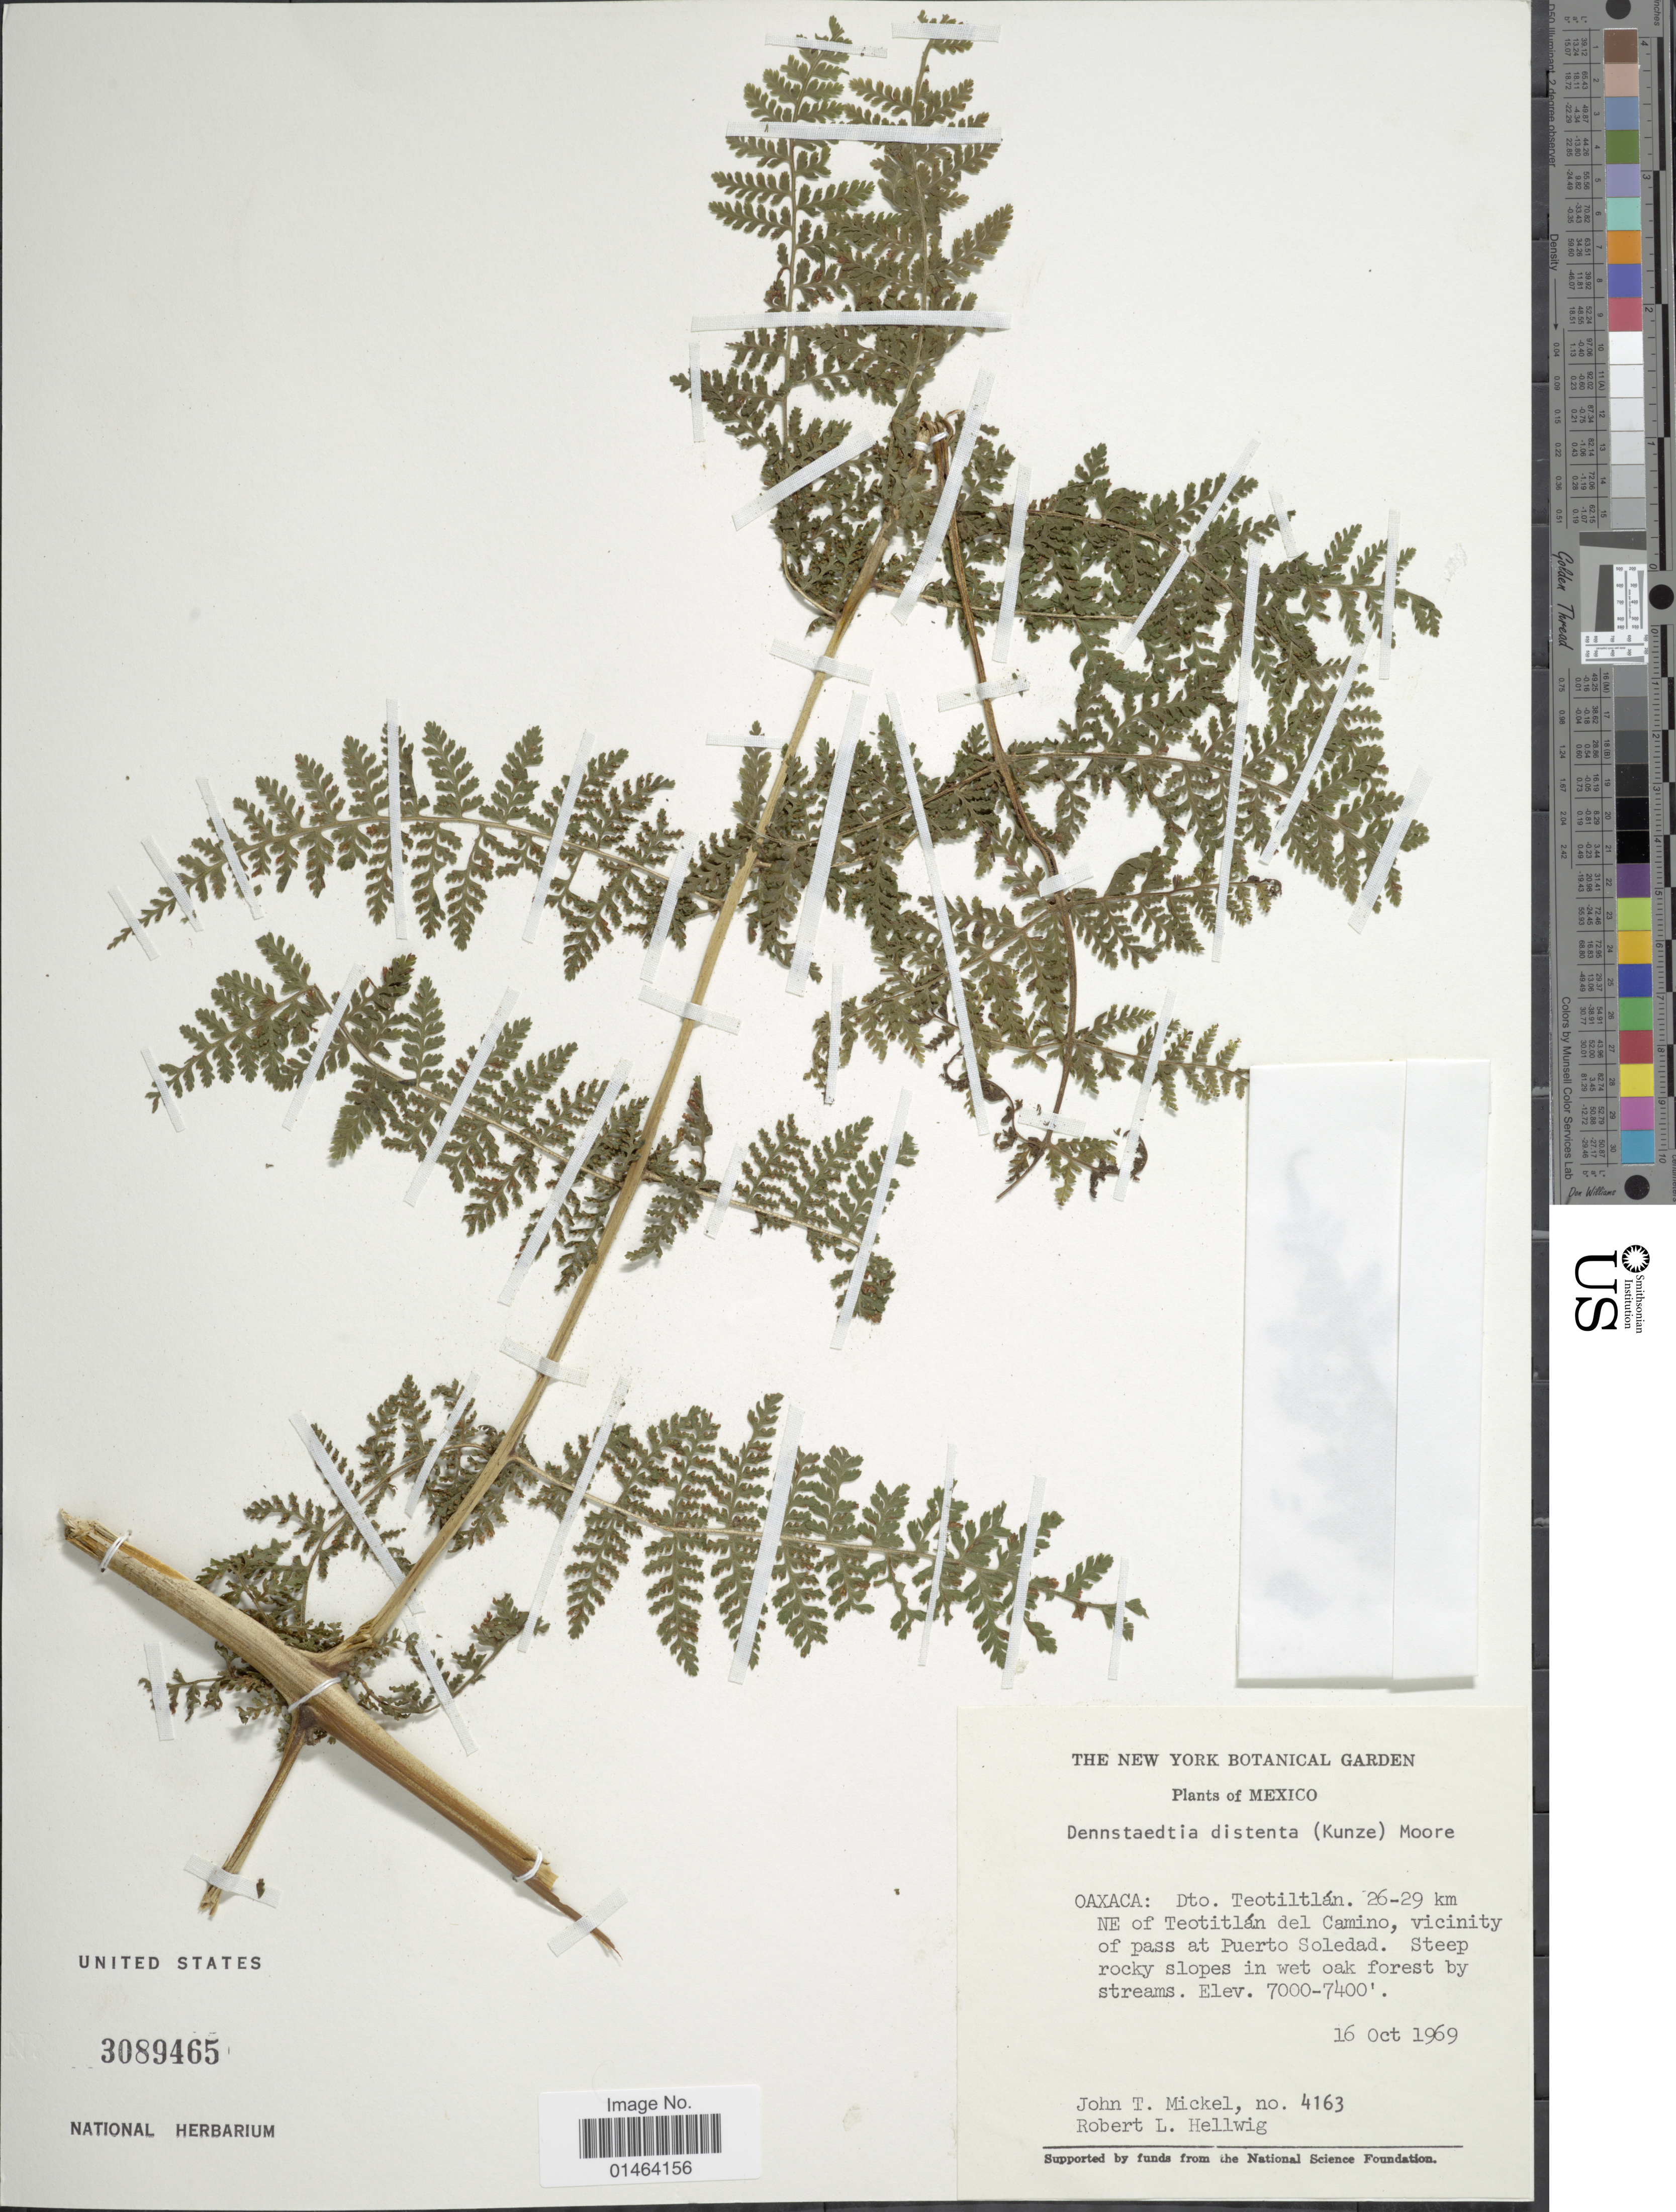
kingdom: Plantae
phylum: Tracheophyta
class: Polypodiopsida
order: Polypodiales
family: Dennstaedtiaceae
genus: Dennstaedtia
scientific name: Dennstaedtia distenta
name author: (Kunze) T. Moore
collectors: J. T. Mickel & R. Hellwig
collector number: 4163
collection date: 1969-10-16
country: Mexico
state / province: Oaxaca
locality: Dto. Teotitlán. NE of Teotitlán del Camino, vicinity of pass at Puerto Soledad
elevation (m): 2134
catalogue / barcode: US 3089465